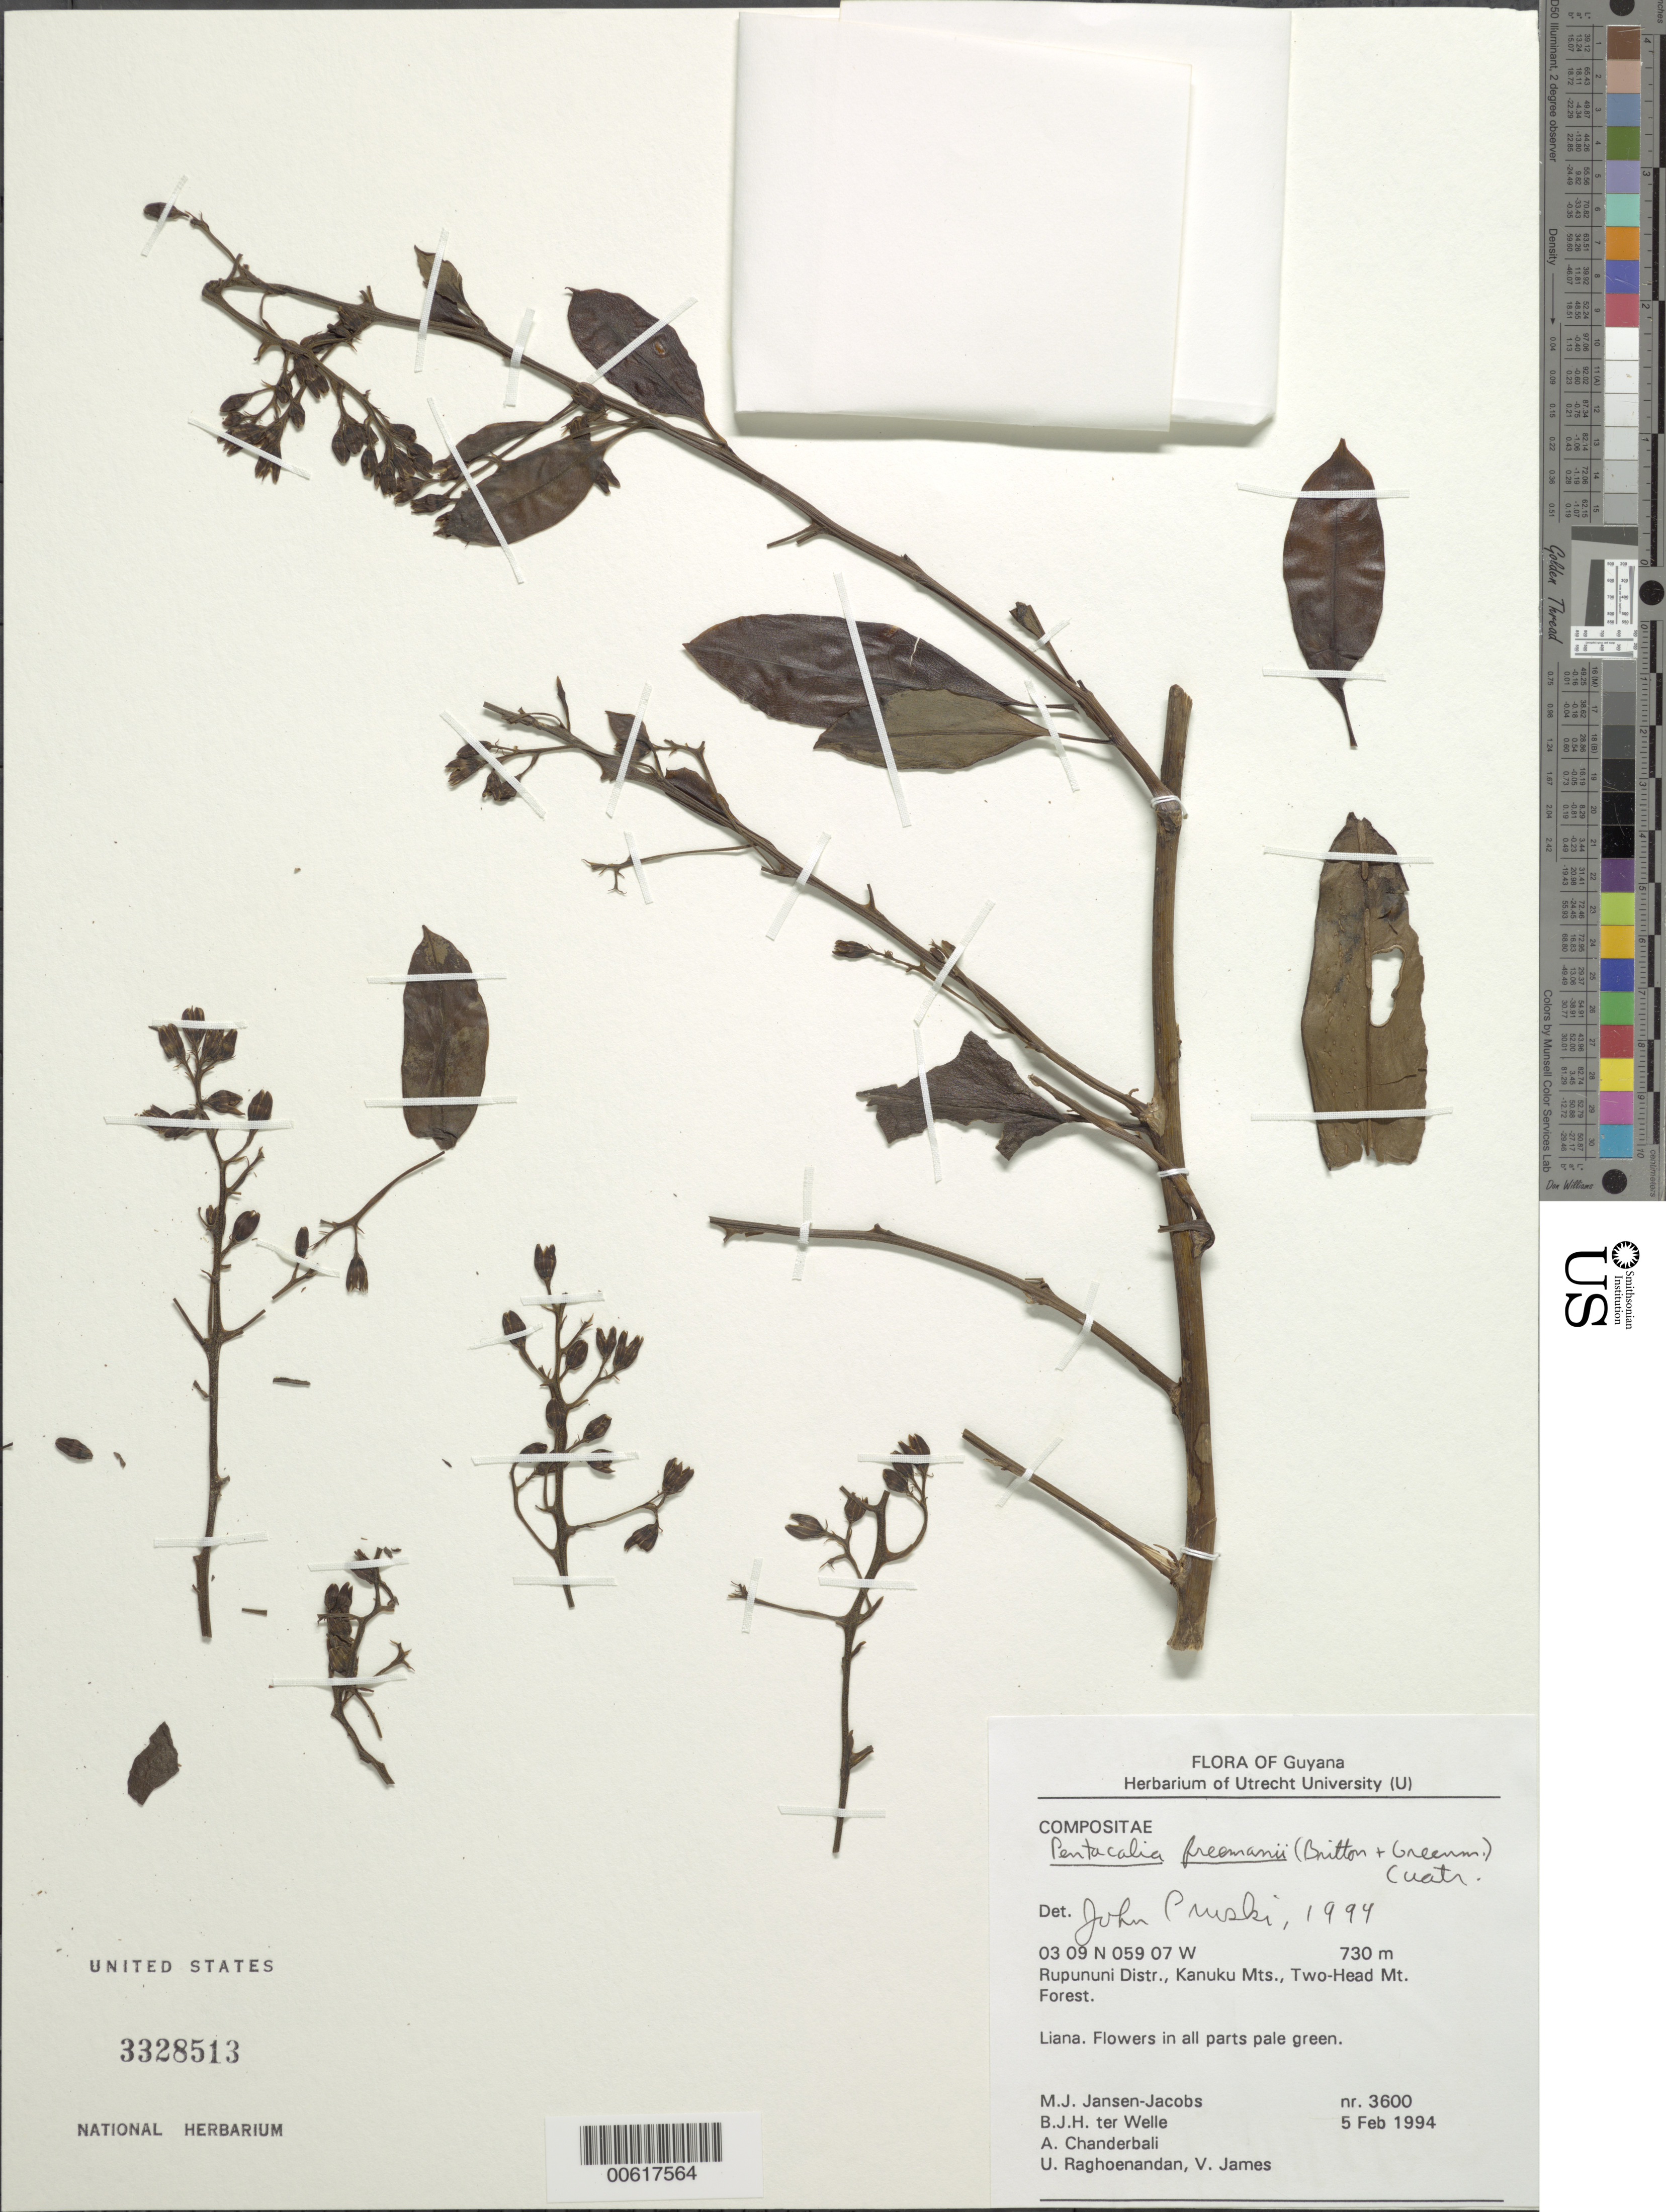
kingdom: Plantae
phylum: Tracheophyta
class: Magnoliopsida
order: Asterales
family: Asteraceae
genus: Pentacalia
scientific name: Pentacalia freemanii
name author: (Britton & Greenm.) Cuatrec.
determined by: Pruski, J. F.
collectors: M. J. Jansen-Jacobs, B. Welle, A. S. Chanderbali, U. Raghoenandan & V. James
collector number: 3600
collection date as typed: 5-Feb-94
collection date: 1994-02-05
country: Guyana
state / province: U. Takutu-U. Essequibo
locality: Two-Head Mt., Kanuku Mts.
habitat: Forest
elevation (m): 730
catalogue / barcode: US 3328513